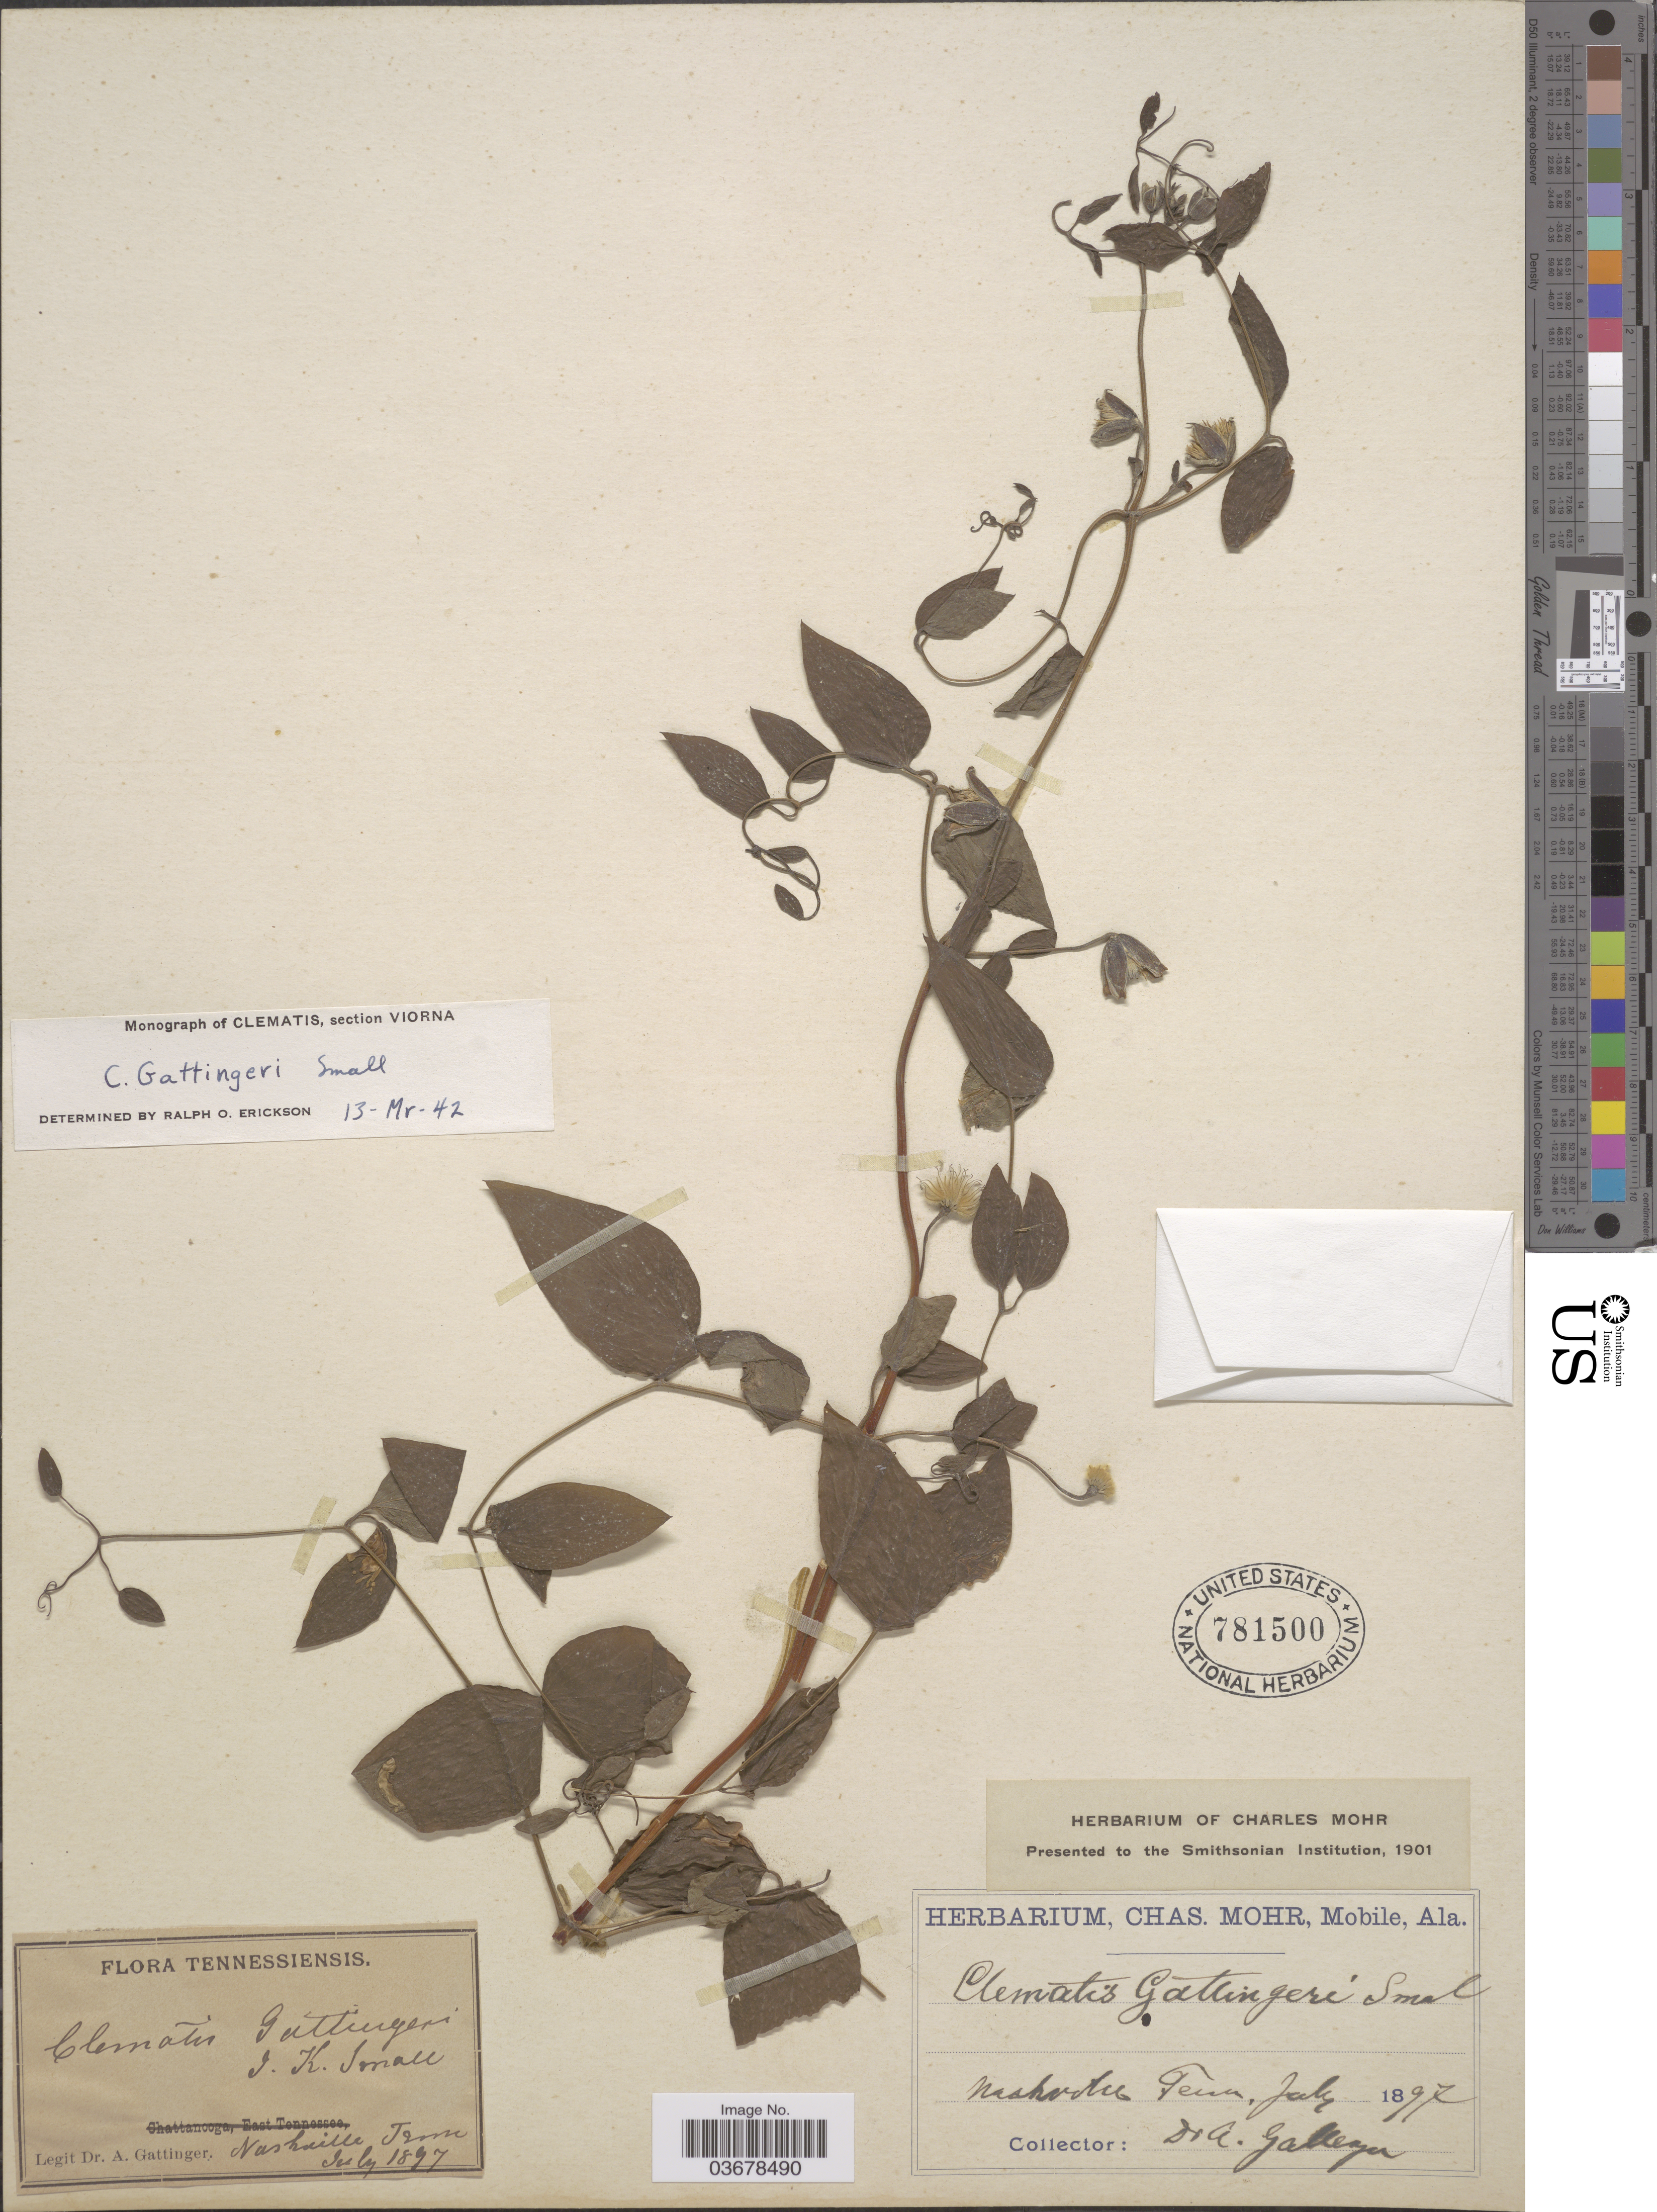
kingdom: Plantae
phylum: Tracheophyta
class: Magnoliopsida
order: Ranunculales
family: Ranunculaceae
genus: Clematis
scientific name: Clematis viorna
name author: L.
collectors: A. Gattinger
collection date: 1897-07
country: United States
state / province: Tennessee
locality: Nashville.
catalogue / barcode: US 781500